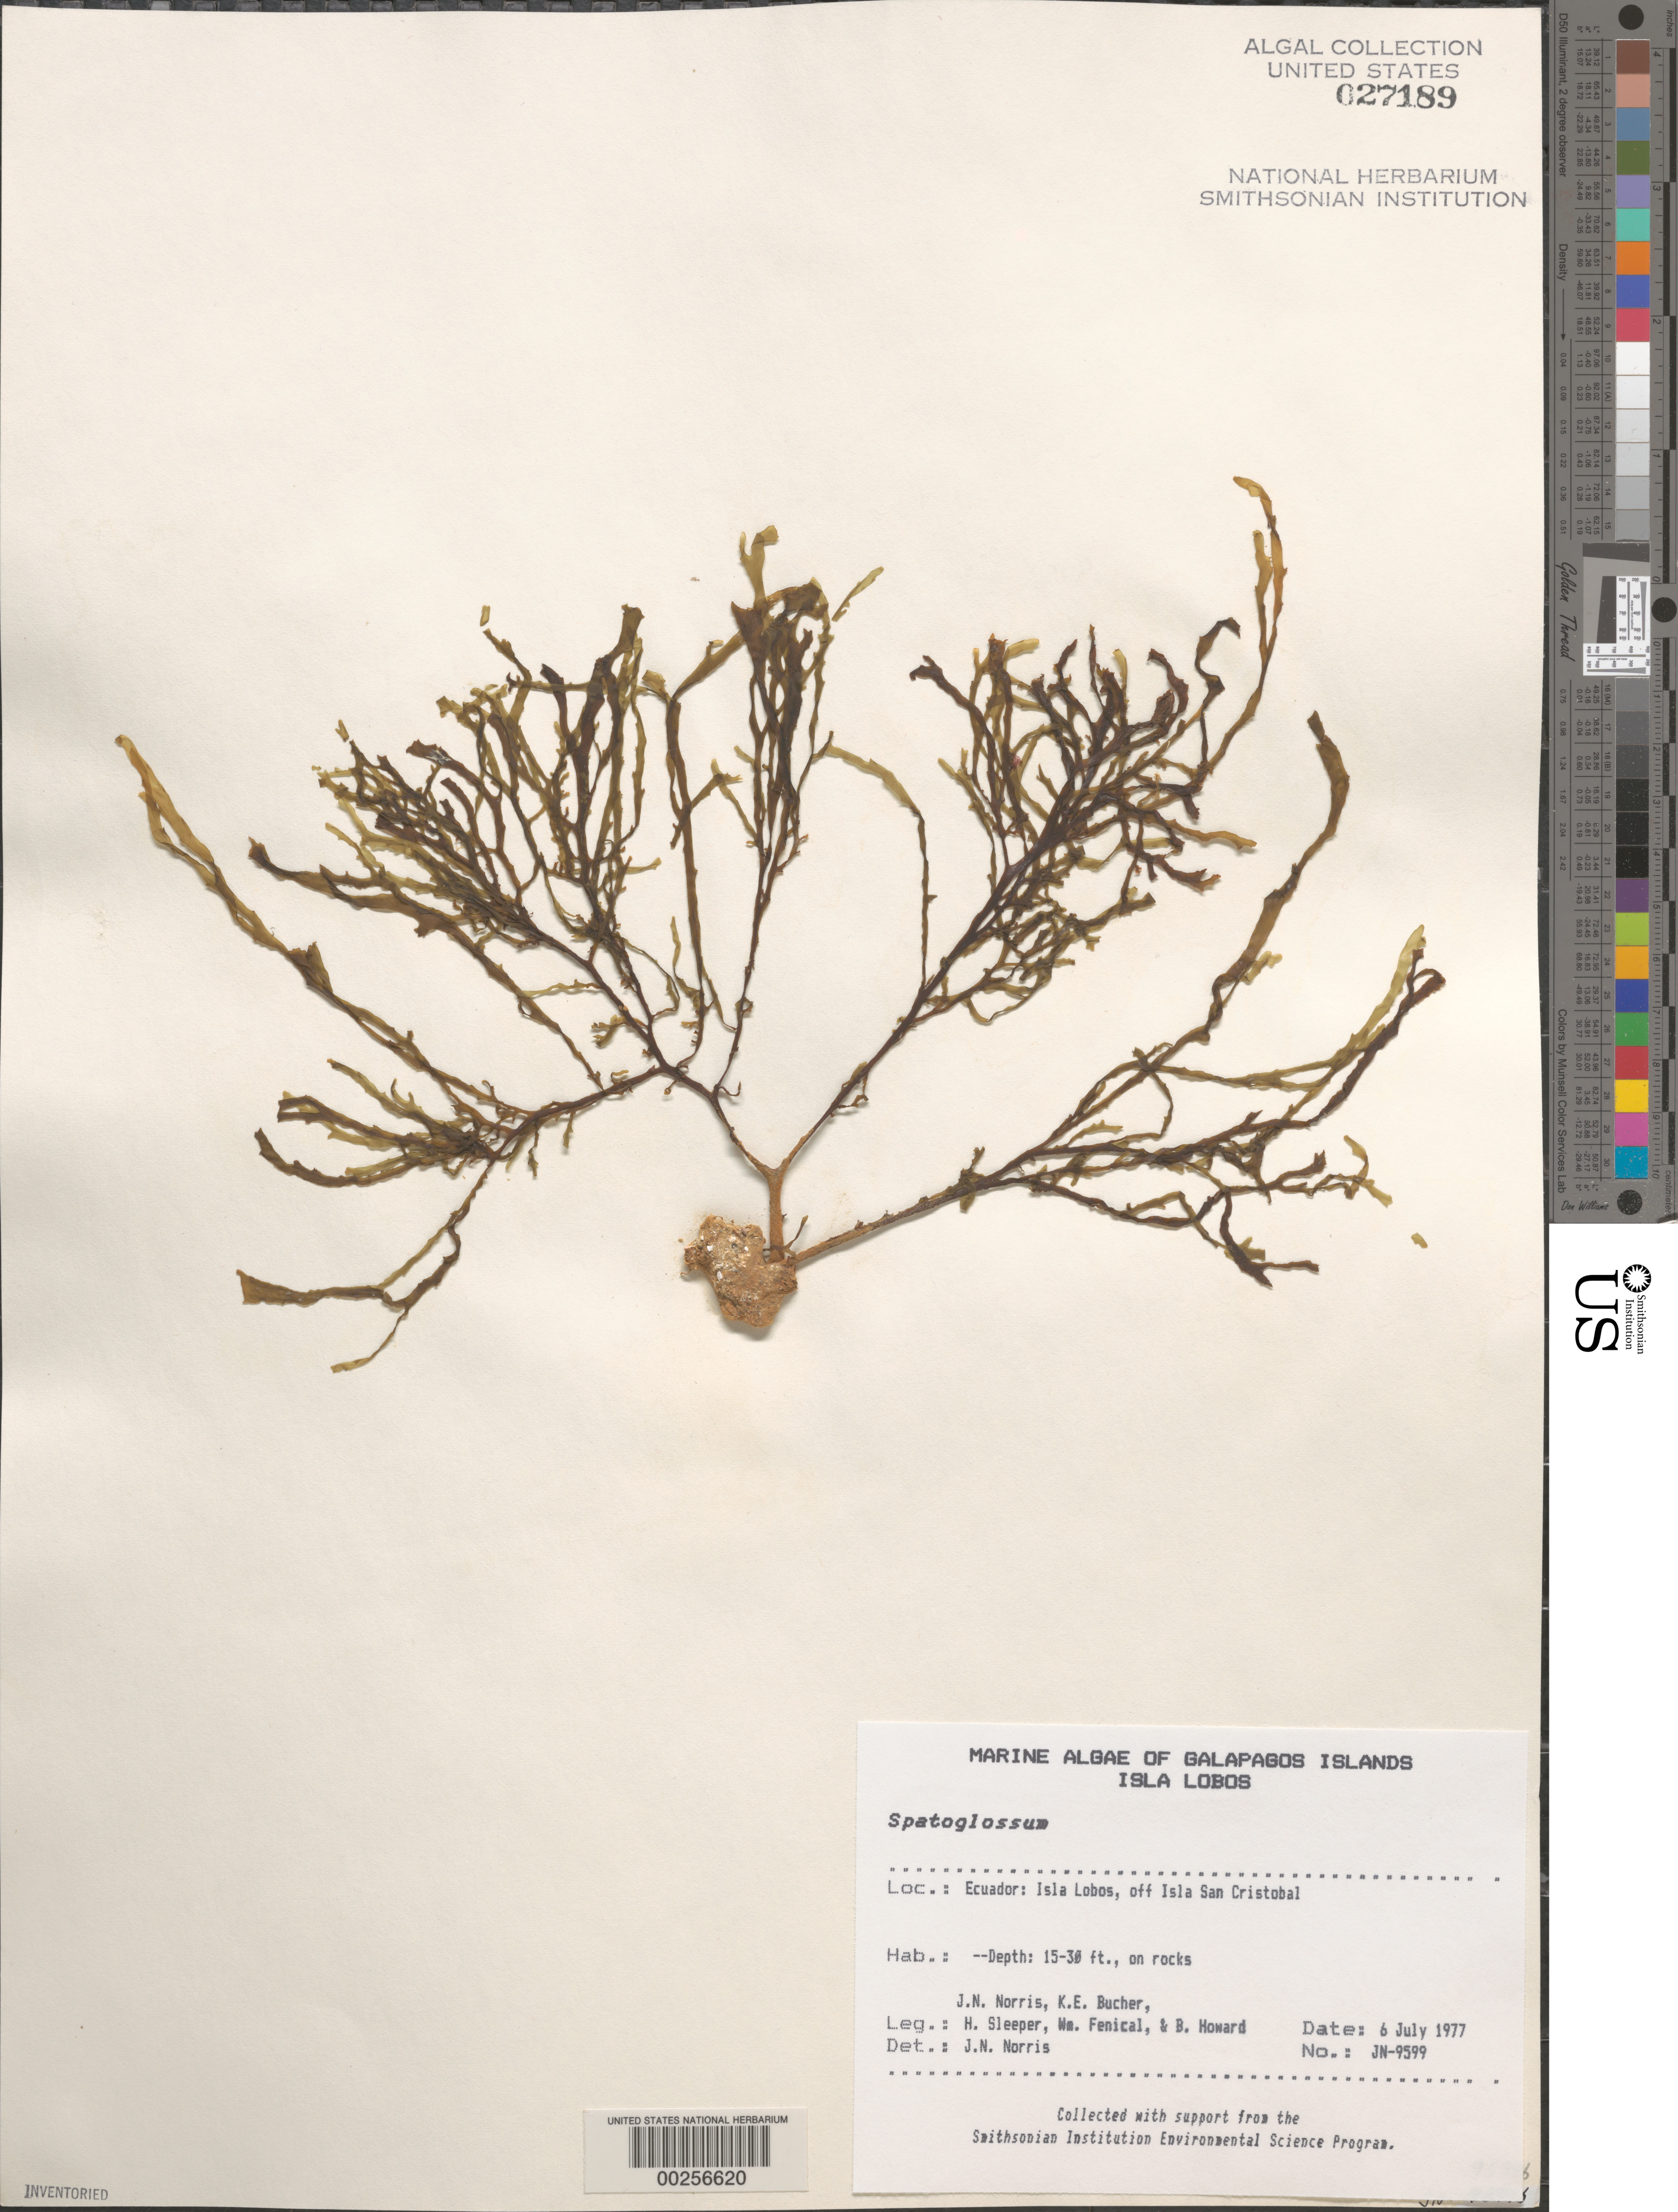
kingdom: Chromista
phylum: Ochrophyta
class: Phaeophyceae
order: Dictyotales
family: Dictyotaceae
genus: Spatoglossum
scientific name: Spatoglossum sp.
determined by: Norris, James N.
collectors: J. N. Norris, K. E. Bucher, H. Sleeper, W. Fenical & B. Howard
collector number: JN-9599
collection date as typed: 06 Jul 1977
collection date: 1977-07-06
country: Ecuador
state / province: Colón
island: Lobos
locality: Off Isla San Cristóbal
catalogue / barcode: US 27189